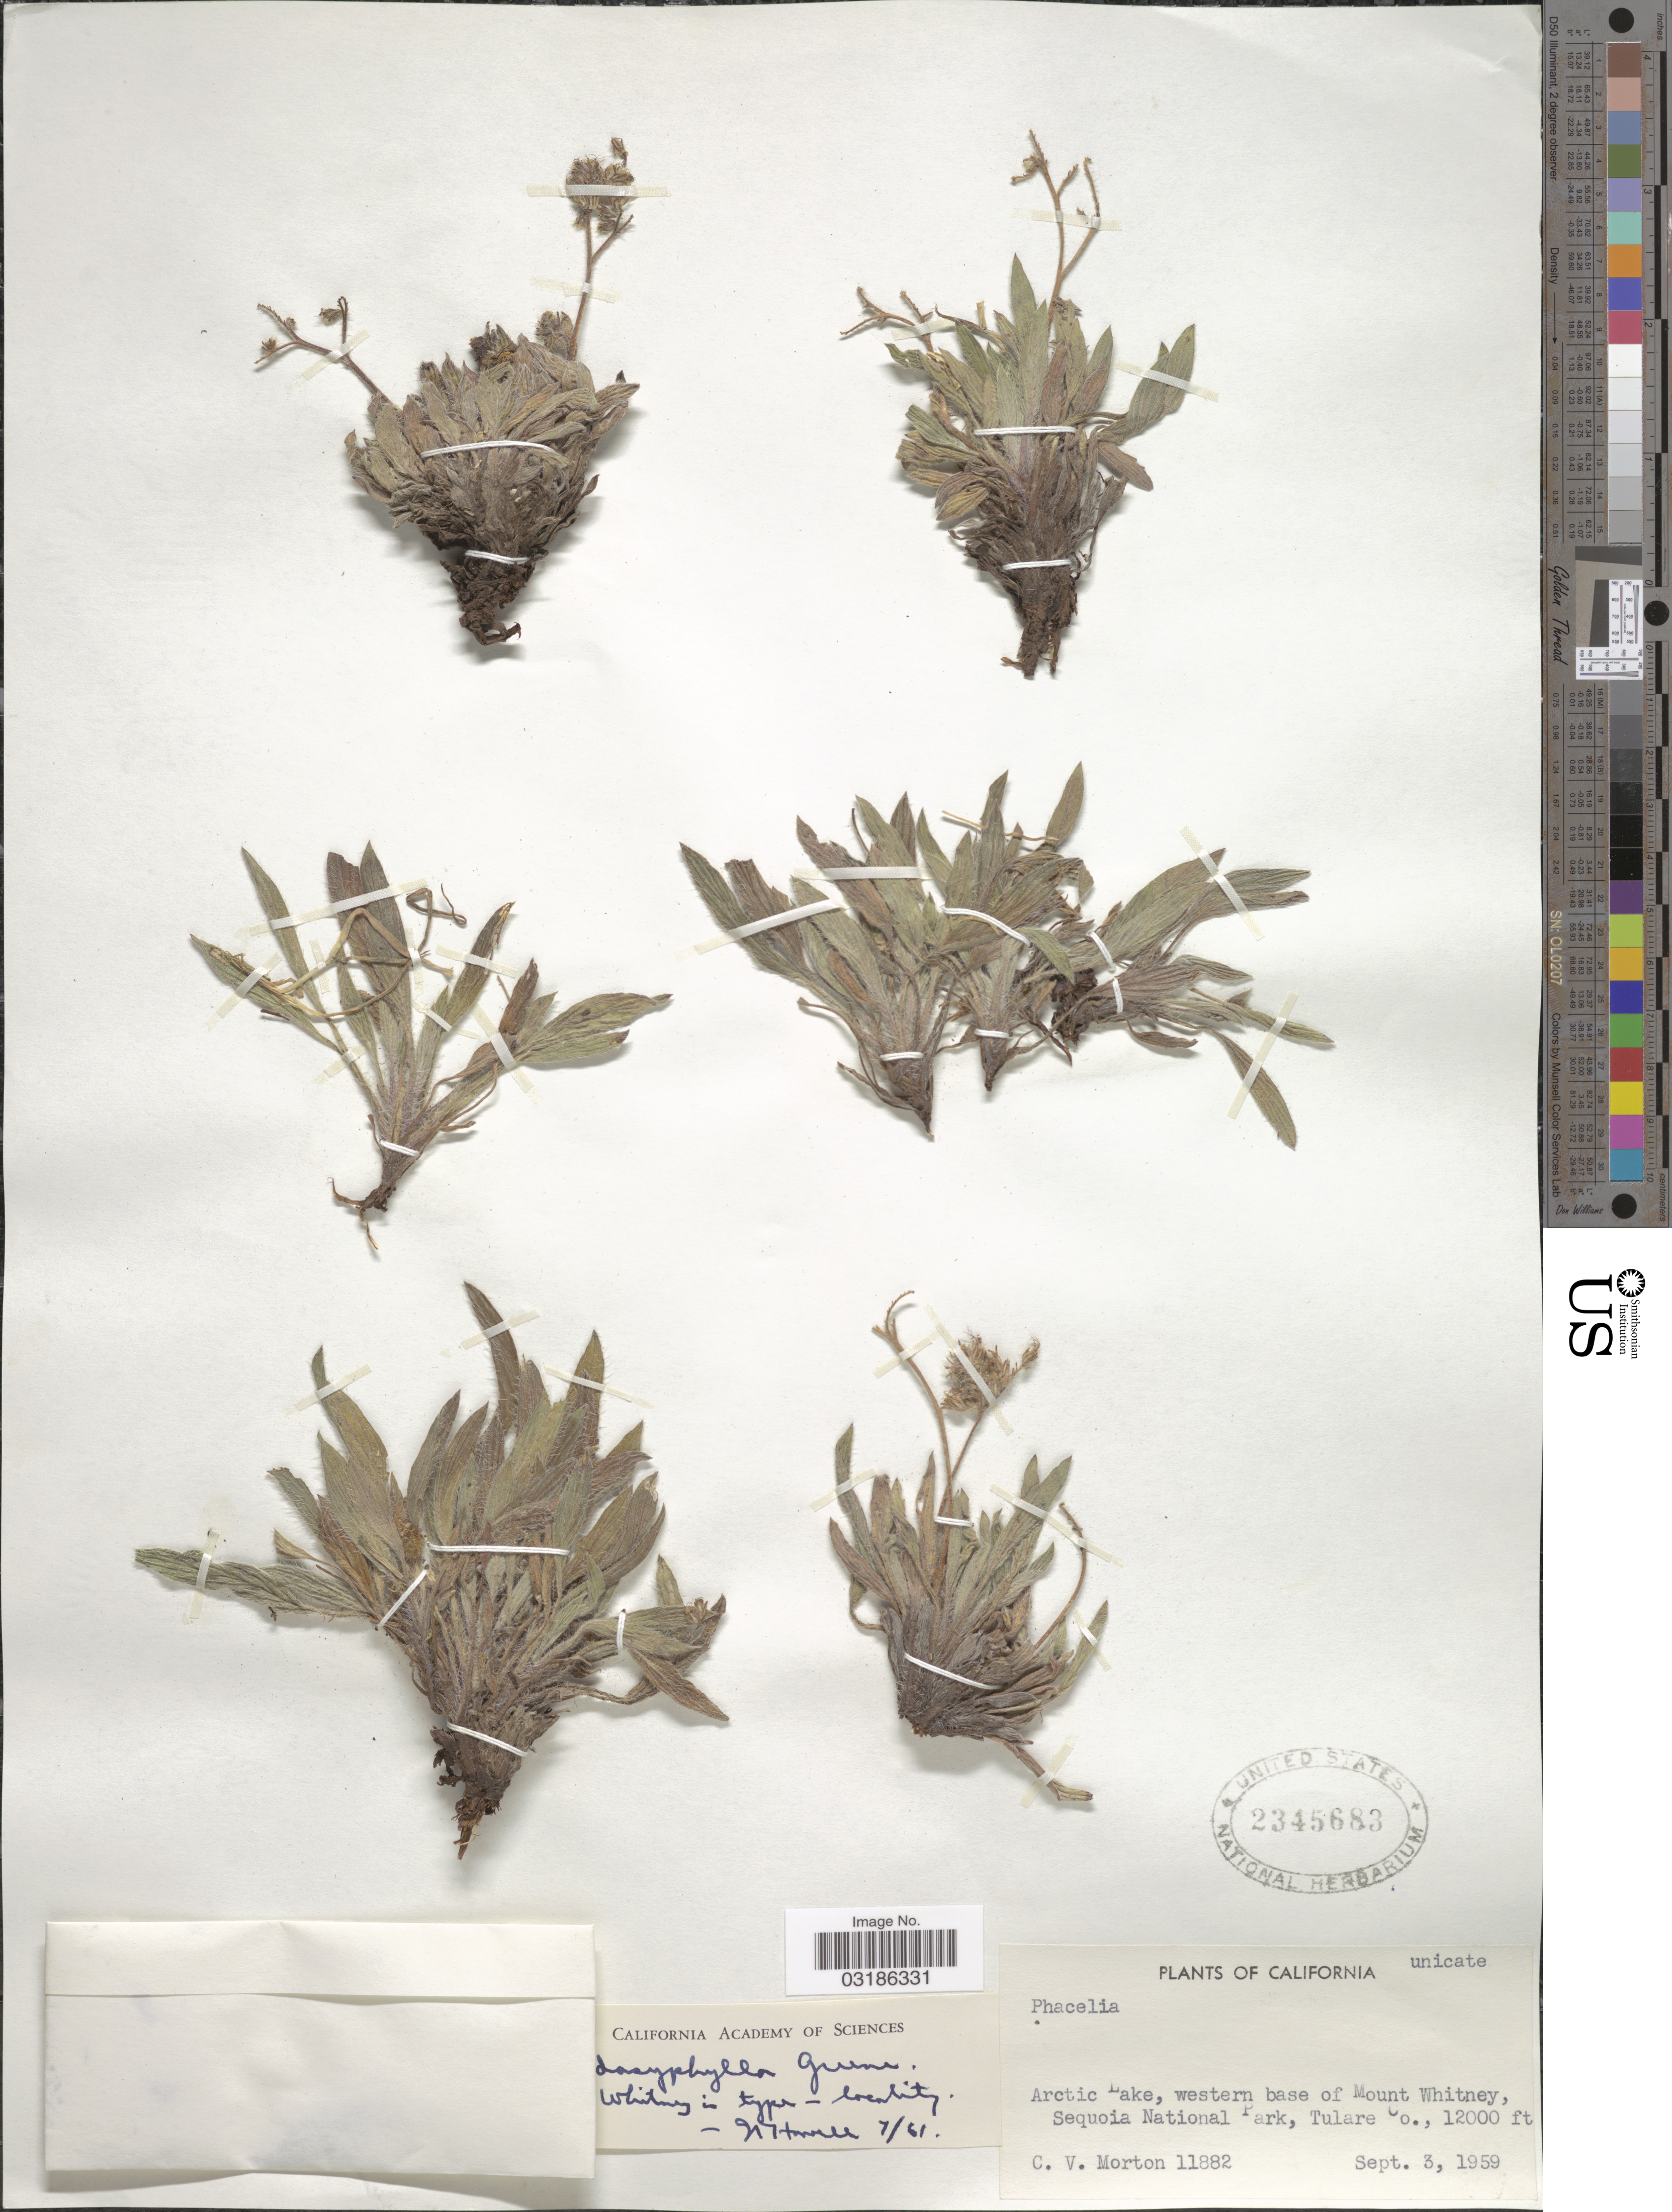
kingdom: Plantae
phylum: Tracheophyta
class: Magnoliopsida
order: Boraginales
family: Hydrophyllaceae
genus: Phacelia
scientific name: Phacelia frigida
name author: Greene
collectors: C. V. Morton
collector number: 11882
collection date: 1959-09-03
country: United States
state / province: California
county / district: Tulare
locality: Arctic Lake, western base of Mount Whitney, Sequoia National Park, Tulare Co.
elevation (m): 3658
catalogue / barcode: US 2345683